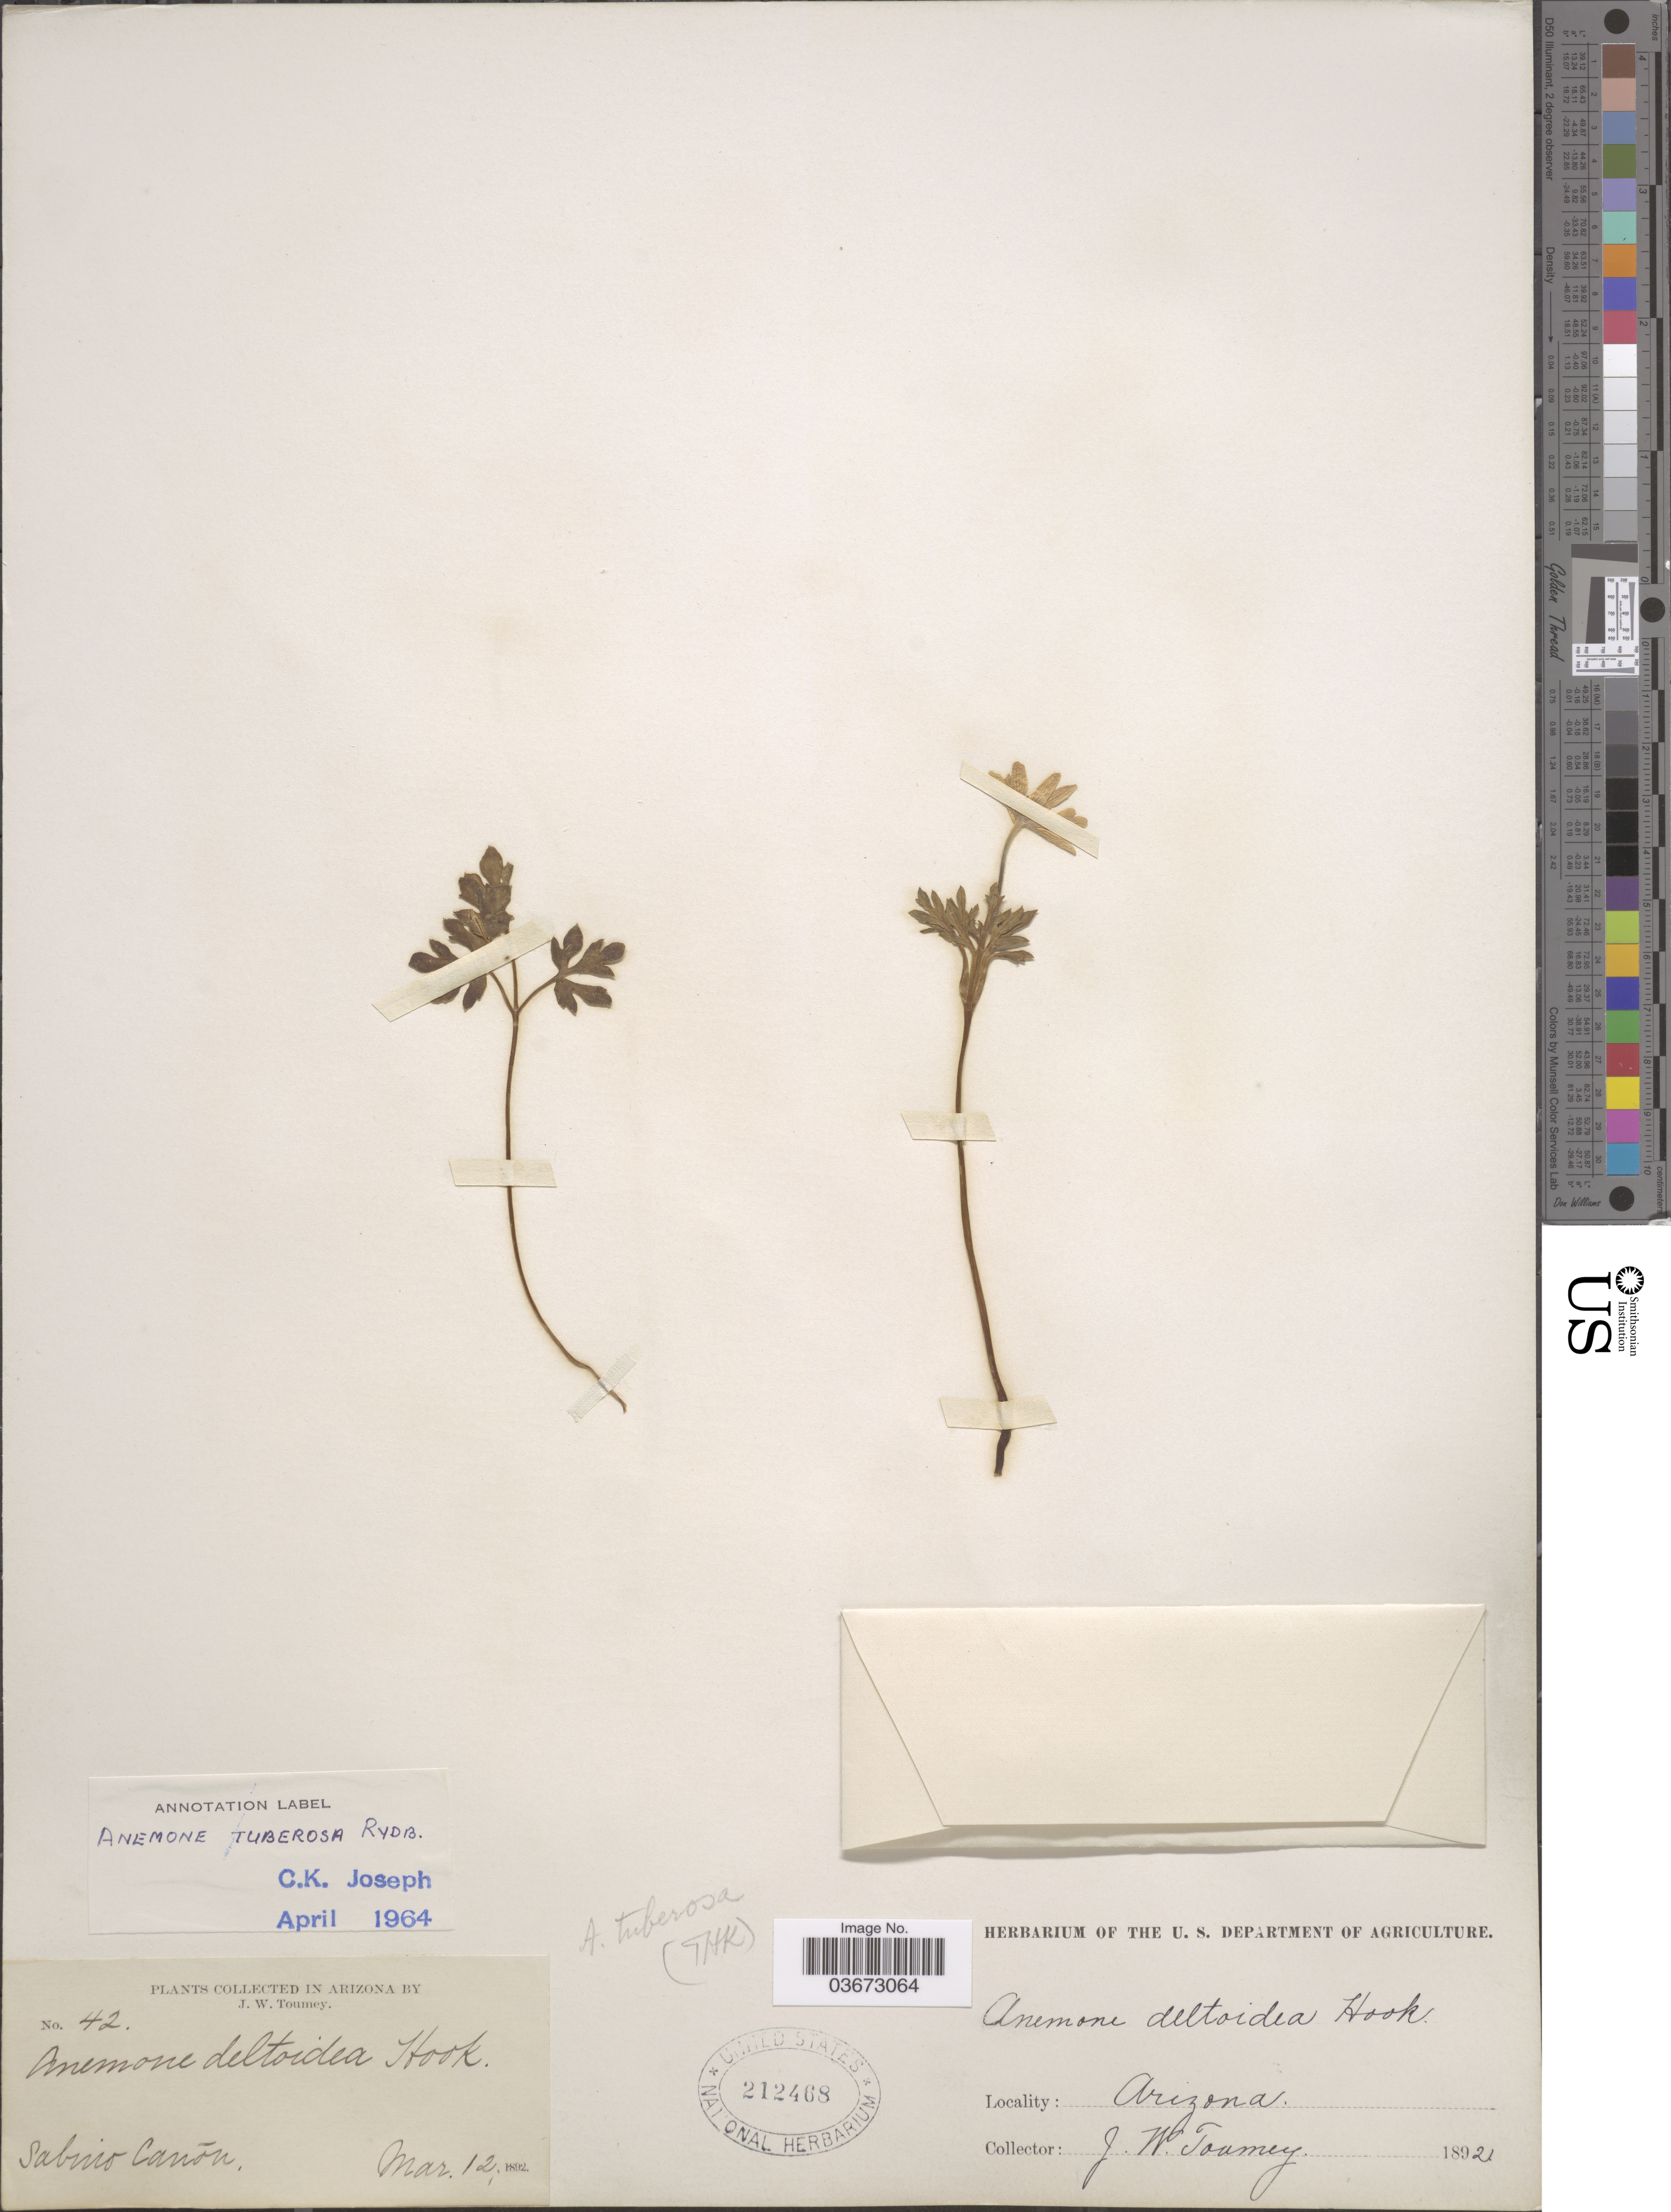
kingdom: Plantae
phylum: Tracheophyta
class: Magnoliopsida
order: Ranunculales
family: Ranunculaceae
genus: Anemone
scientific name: Anemone tuberosa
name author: Rydb.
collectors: J. W. Toumey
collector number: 42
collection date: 1892-03-12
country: United States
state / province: Arizona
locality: Sabino Cañon.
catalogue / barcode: US 212468